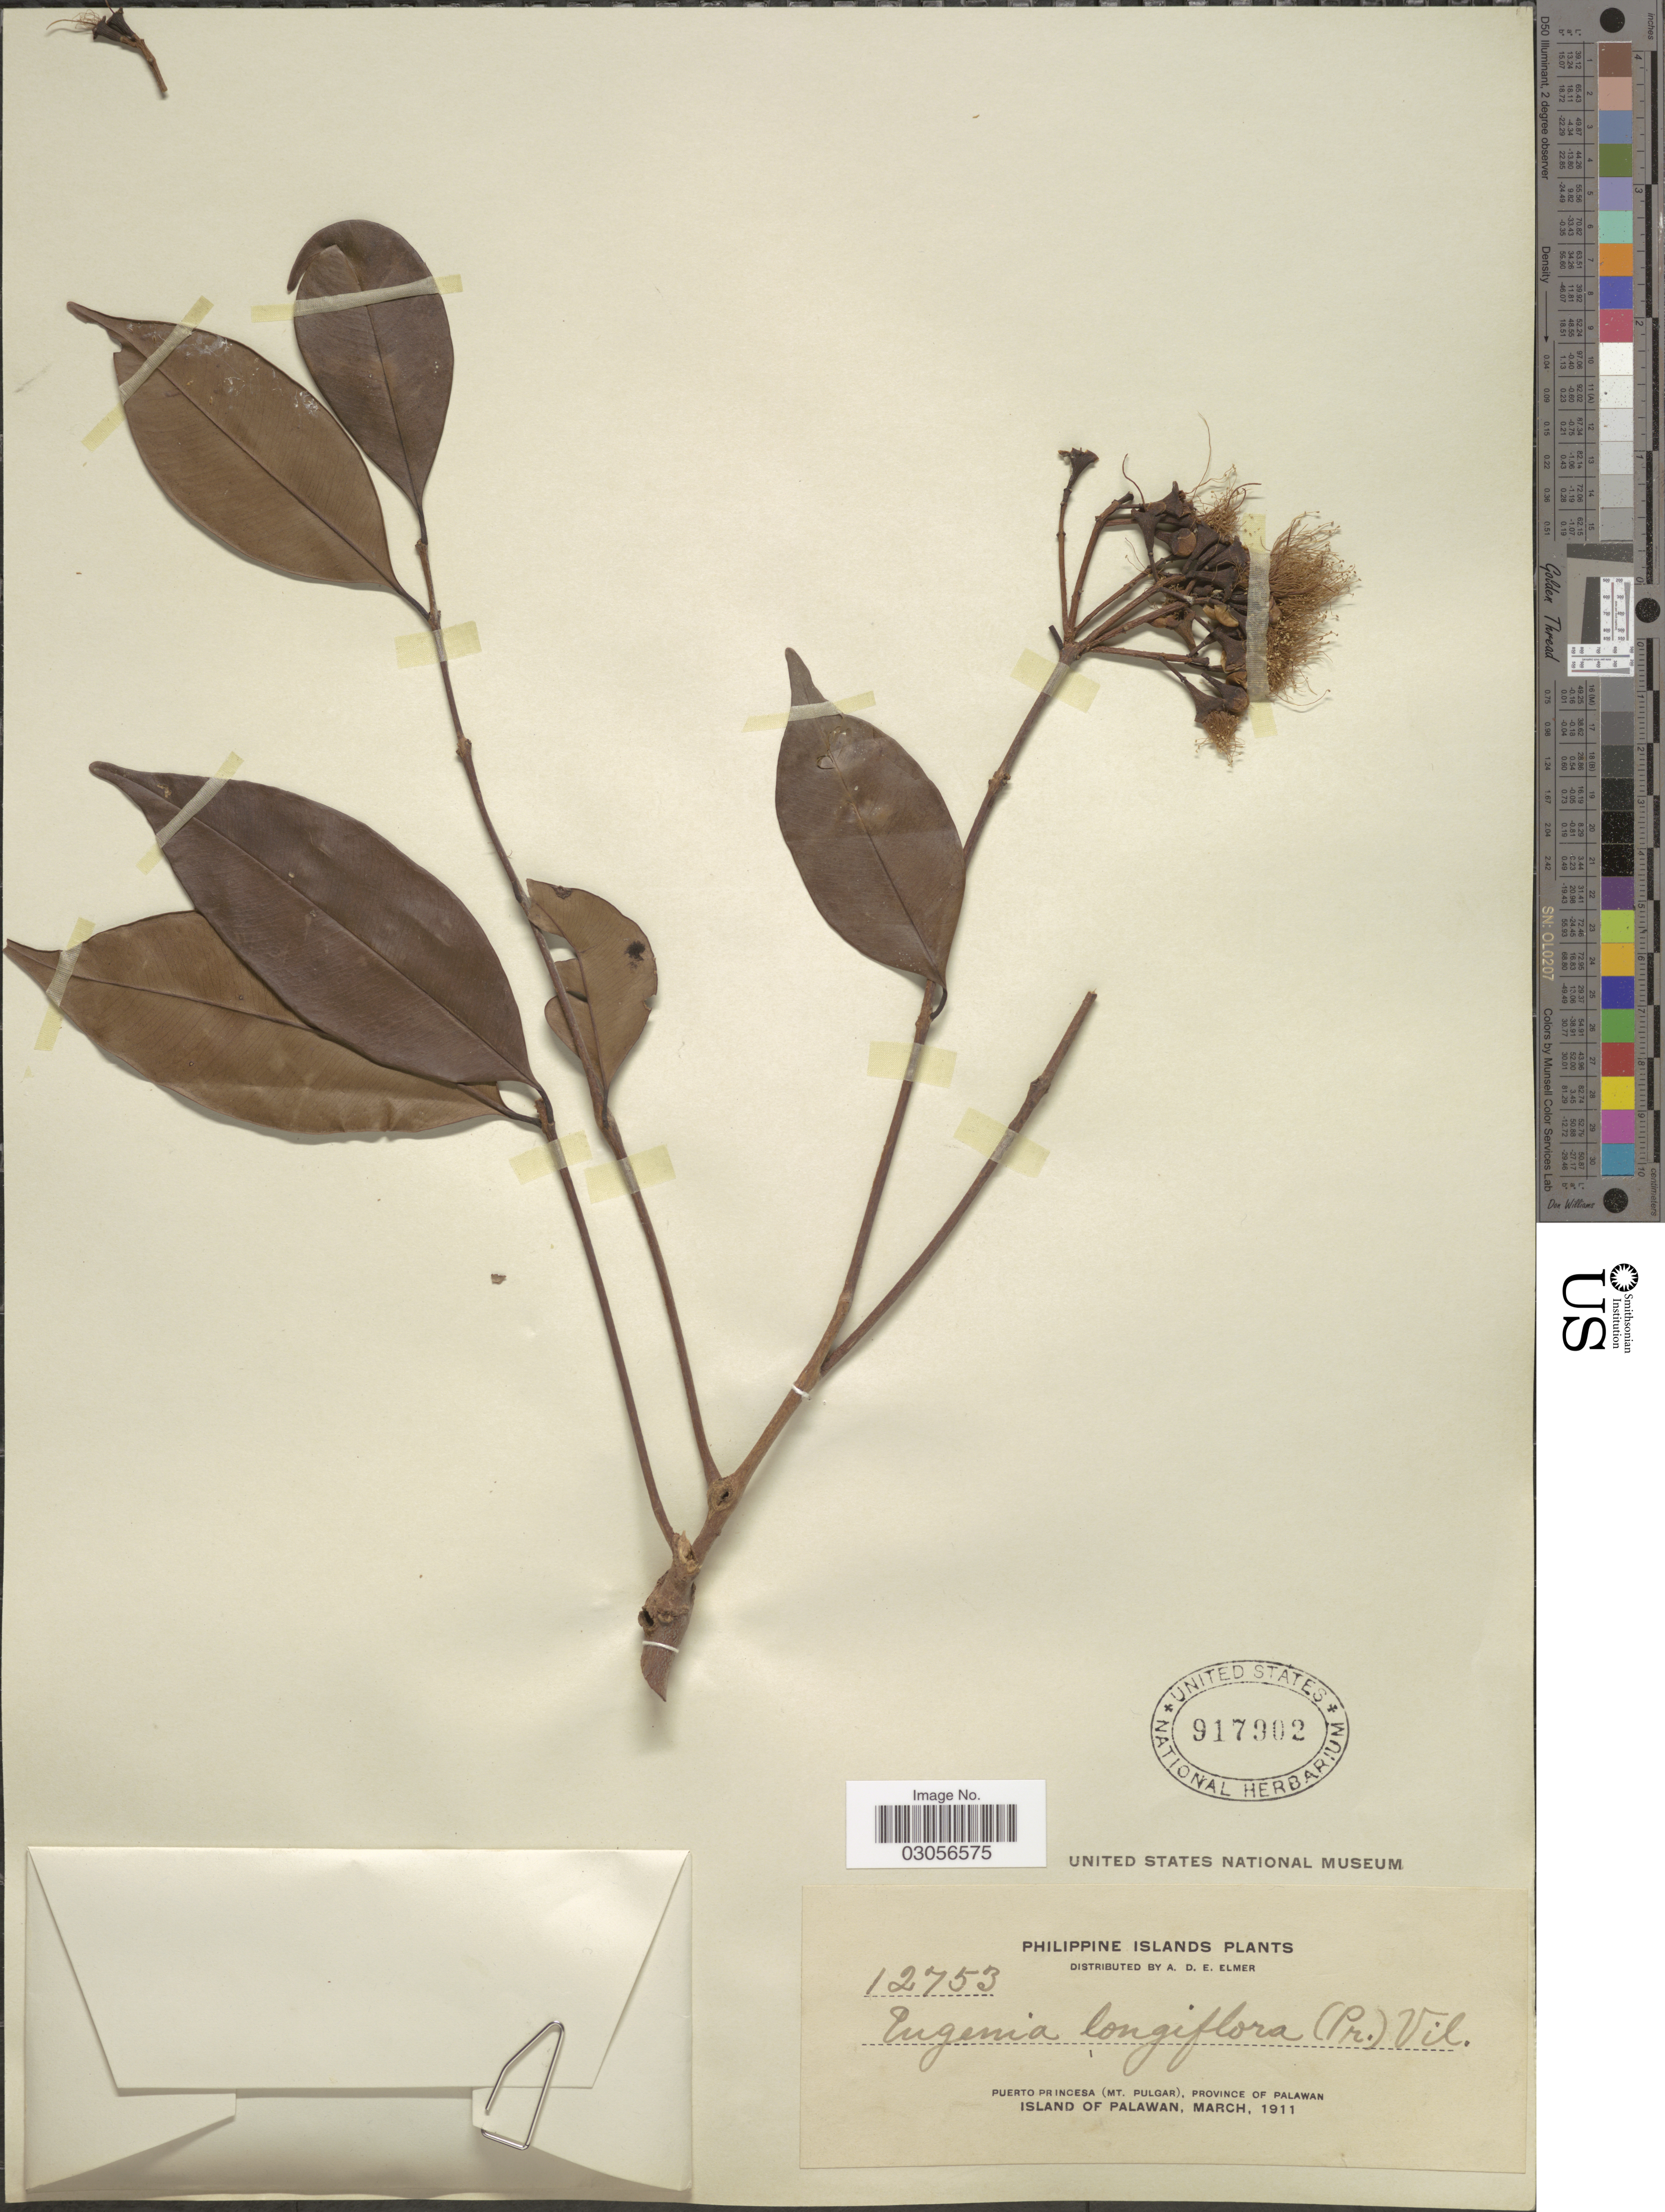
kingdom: Plantae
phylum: Tracheophyta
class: Magnoliopsida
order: Myrtales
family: Myrtaceae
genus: Syzygium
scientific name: Syzygium cerasiforme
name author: (Blume) Merr. & L.M. Perry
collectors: A. D. E. Elmer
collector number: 12753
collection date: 1911-03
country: Philippines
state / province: Mimaropa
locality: Philippine Islands, Puerto Princesa (Mt. Pulgar), Province of Palawan, Island of Palawan.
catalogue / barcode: US 917902